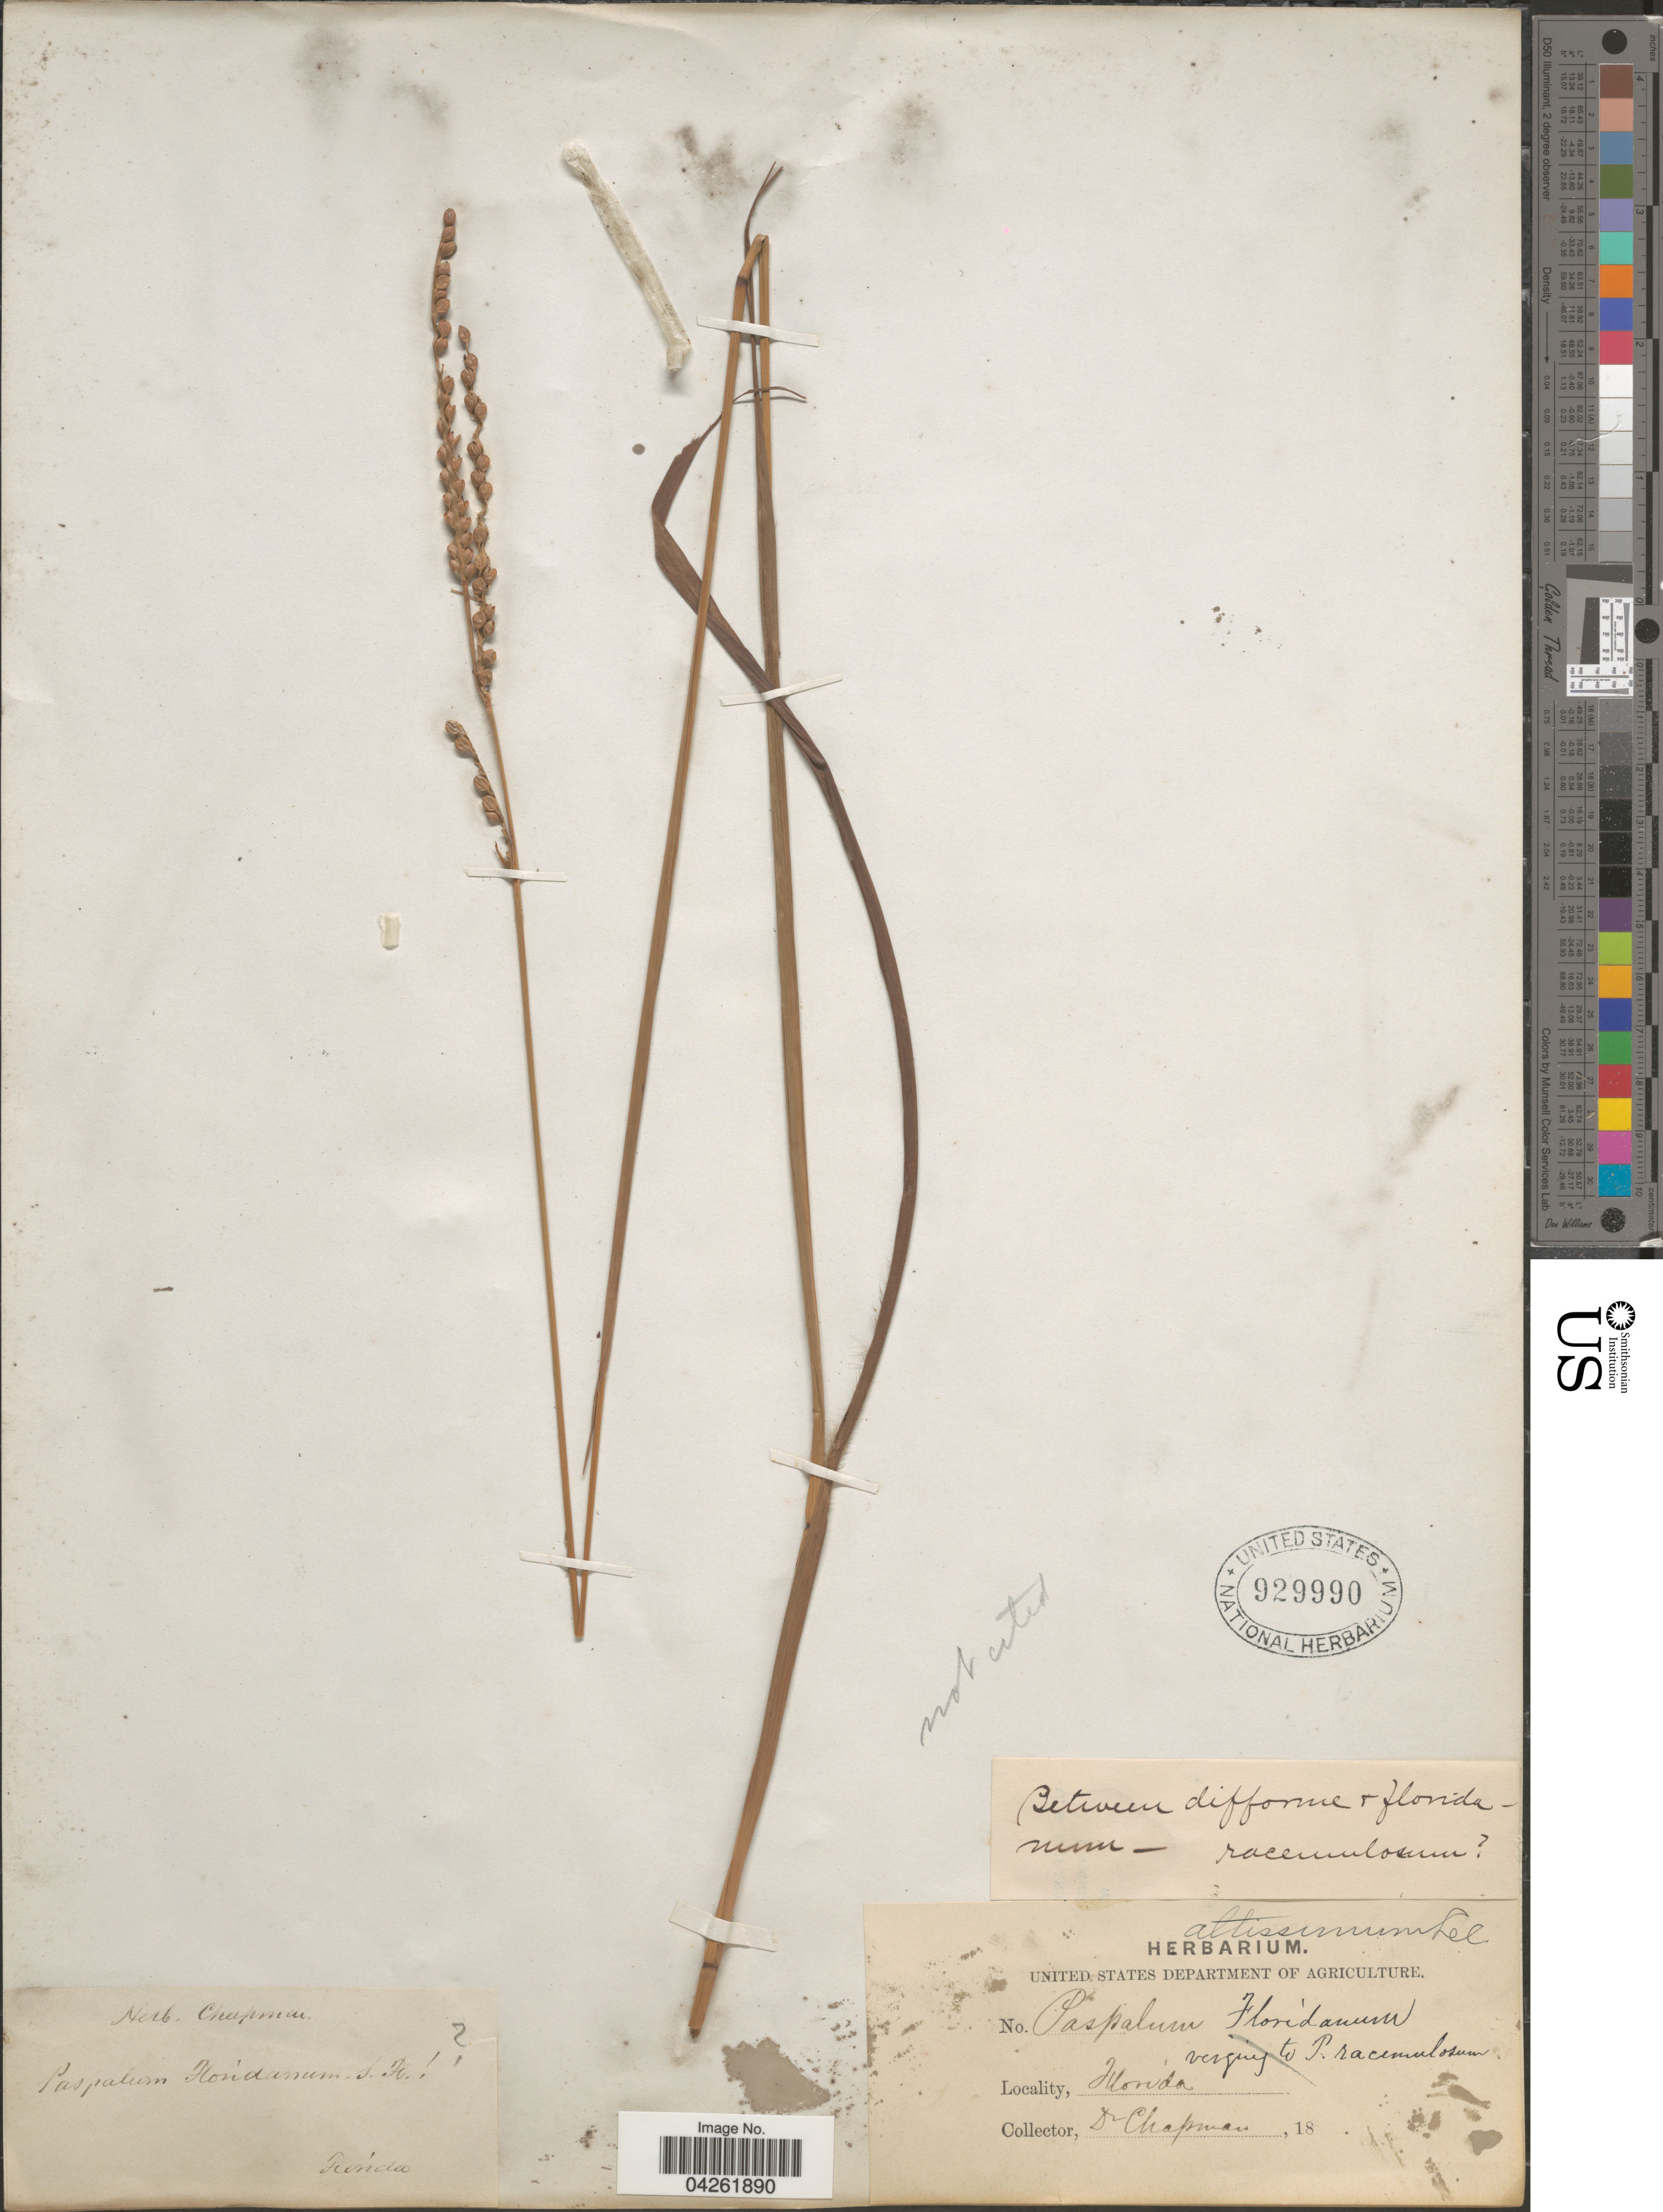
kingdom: Plantae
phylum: Tracheophyta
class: Liliopsida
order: Poales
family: Poaceae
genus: Paspalum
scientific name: Paspalum floridanum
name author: Michx.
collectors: A. Chapman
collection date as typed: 18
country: United States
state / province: Florida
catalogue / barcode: US 929990